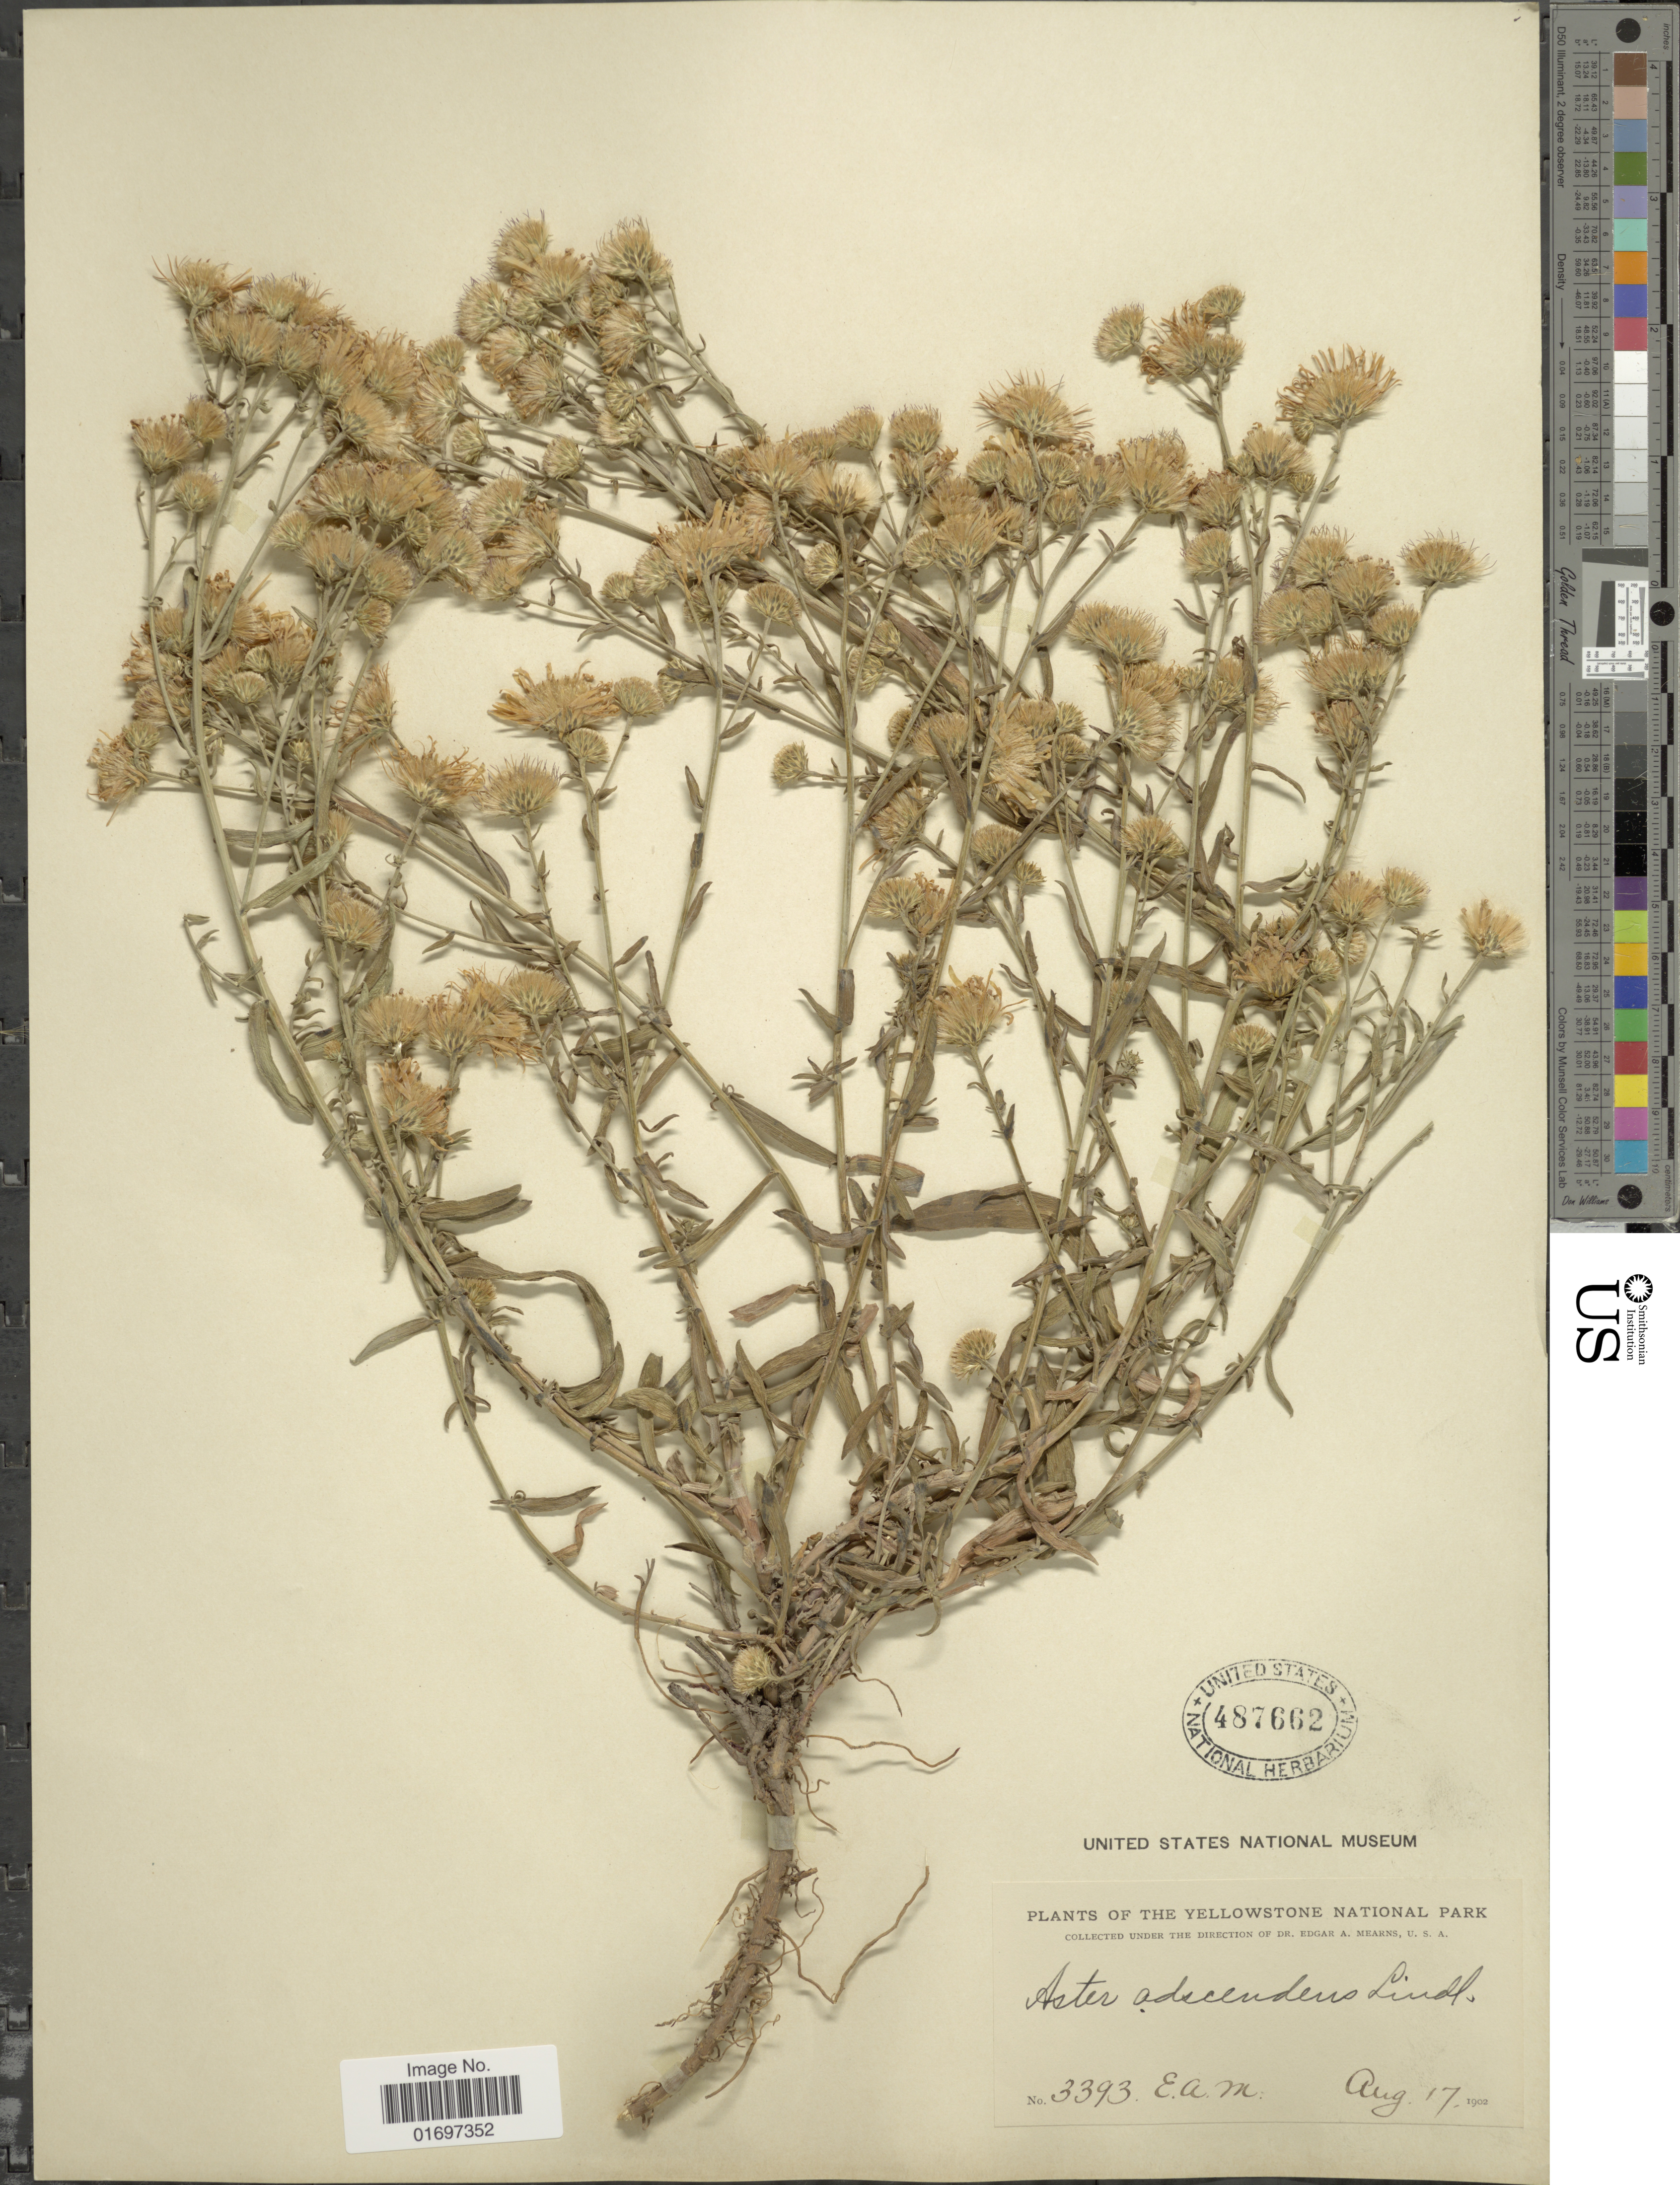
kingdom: Plantae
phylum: Tracheophyta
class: Magnoliopsida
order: Asterales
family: Asteraceae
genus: Symphyotrichum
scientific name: Symphyotrichum ascendens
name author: (Lindl.) G.L. Nesom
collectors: E. A. Mearns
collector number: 3393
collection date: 1902-08-17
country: United States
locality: Yellowstone National Park.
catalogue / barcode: US 487662